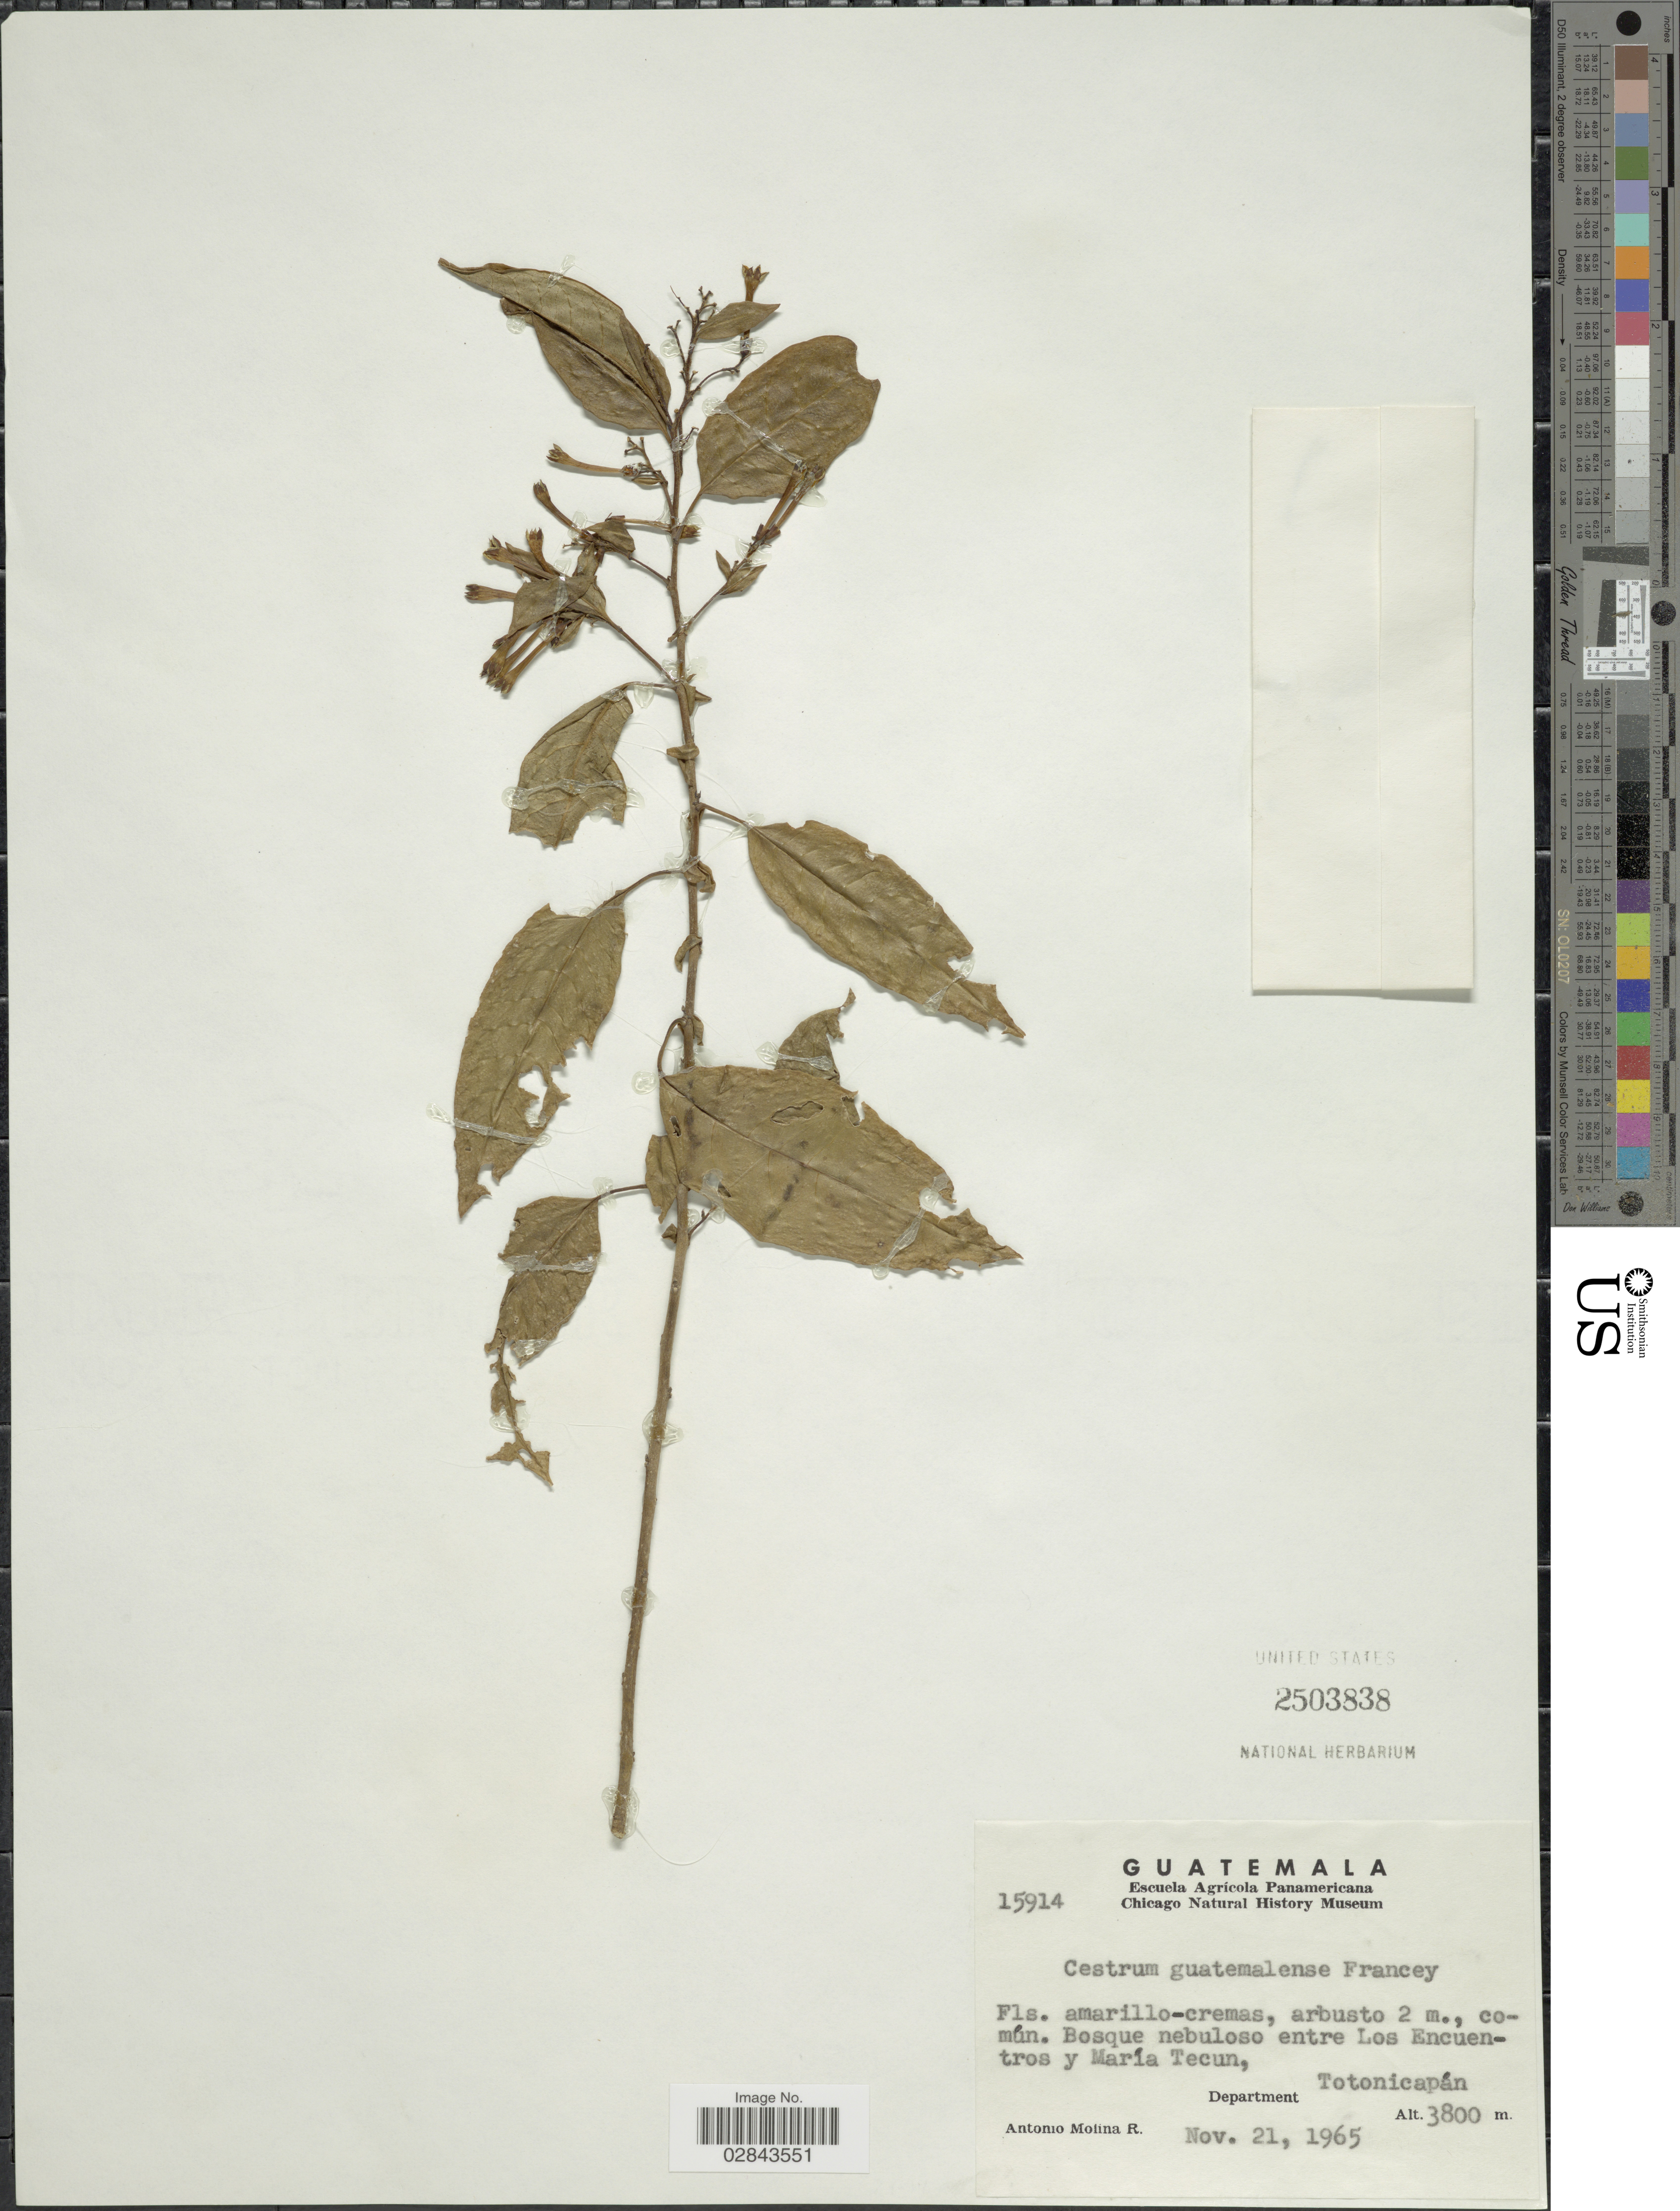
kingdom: Plantae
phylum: Tracheophyta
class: Magnoliopsida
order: Solanales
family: Solanaceae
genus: Cestrum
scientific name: Cestrum guatemalense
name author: Francey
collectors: A. Molina R.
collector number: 15914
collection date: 1965-11-21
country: Guatemala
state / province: Totonicapan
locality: Bosque nebuloso entre Los Encuentros y María Tecun, Department Totonicapán.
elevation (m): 3800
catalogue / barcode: US 2503838